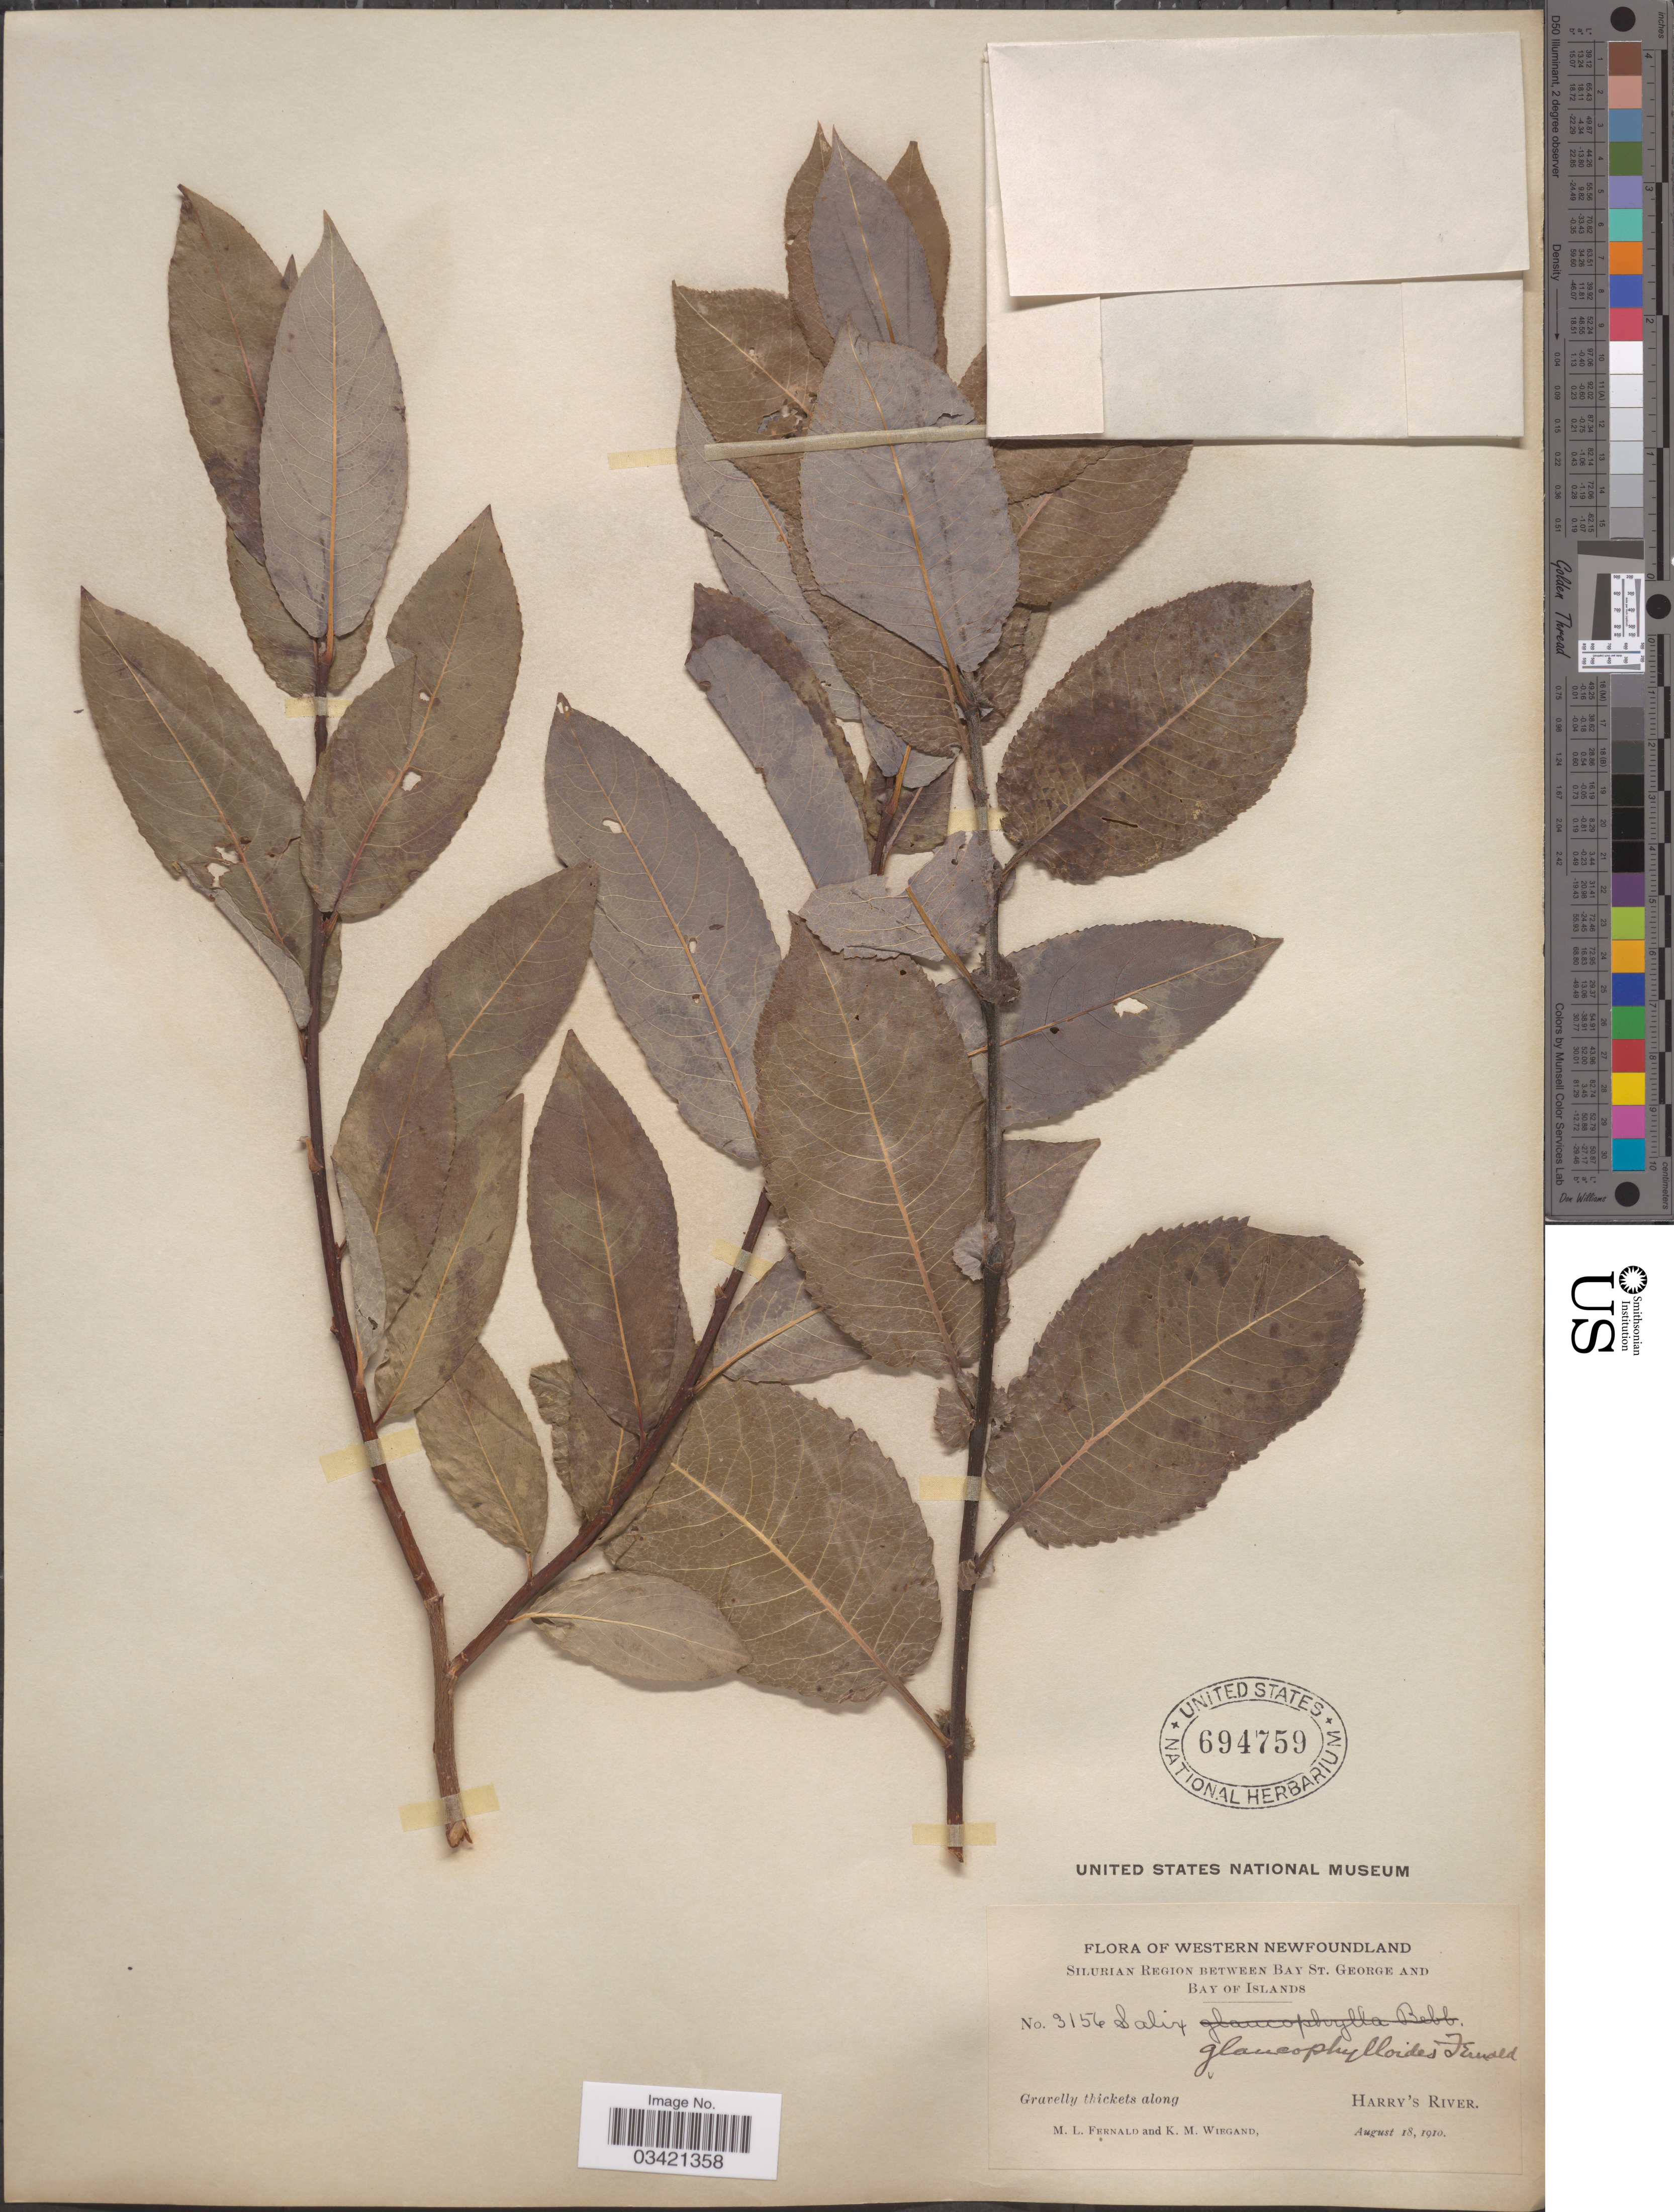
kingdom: Plantae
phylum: Tracheophyta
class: Magnoliopsida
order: Malpighiales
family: Salicaceae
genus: Salix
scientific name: Salix glaucophylla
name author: Andersson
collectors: M. L. Fernald & K. M. Wiegand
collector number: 3156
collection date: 1910-08-18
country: Canada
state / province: Newfoundland and Labrador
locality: Western Newfoundland. Silurian Region between Bay St. George and Bay of Islands. Gravelly thickets along Harry's River.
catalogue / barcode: US 694759